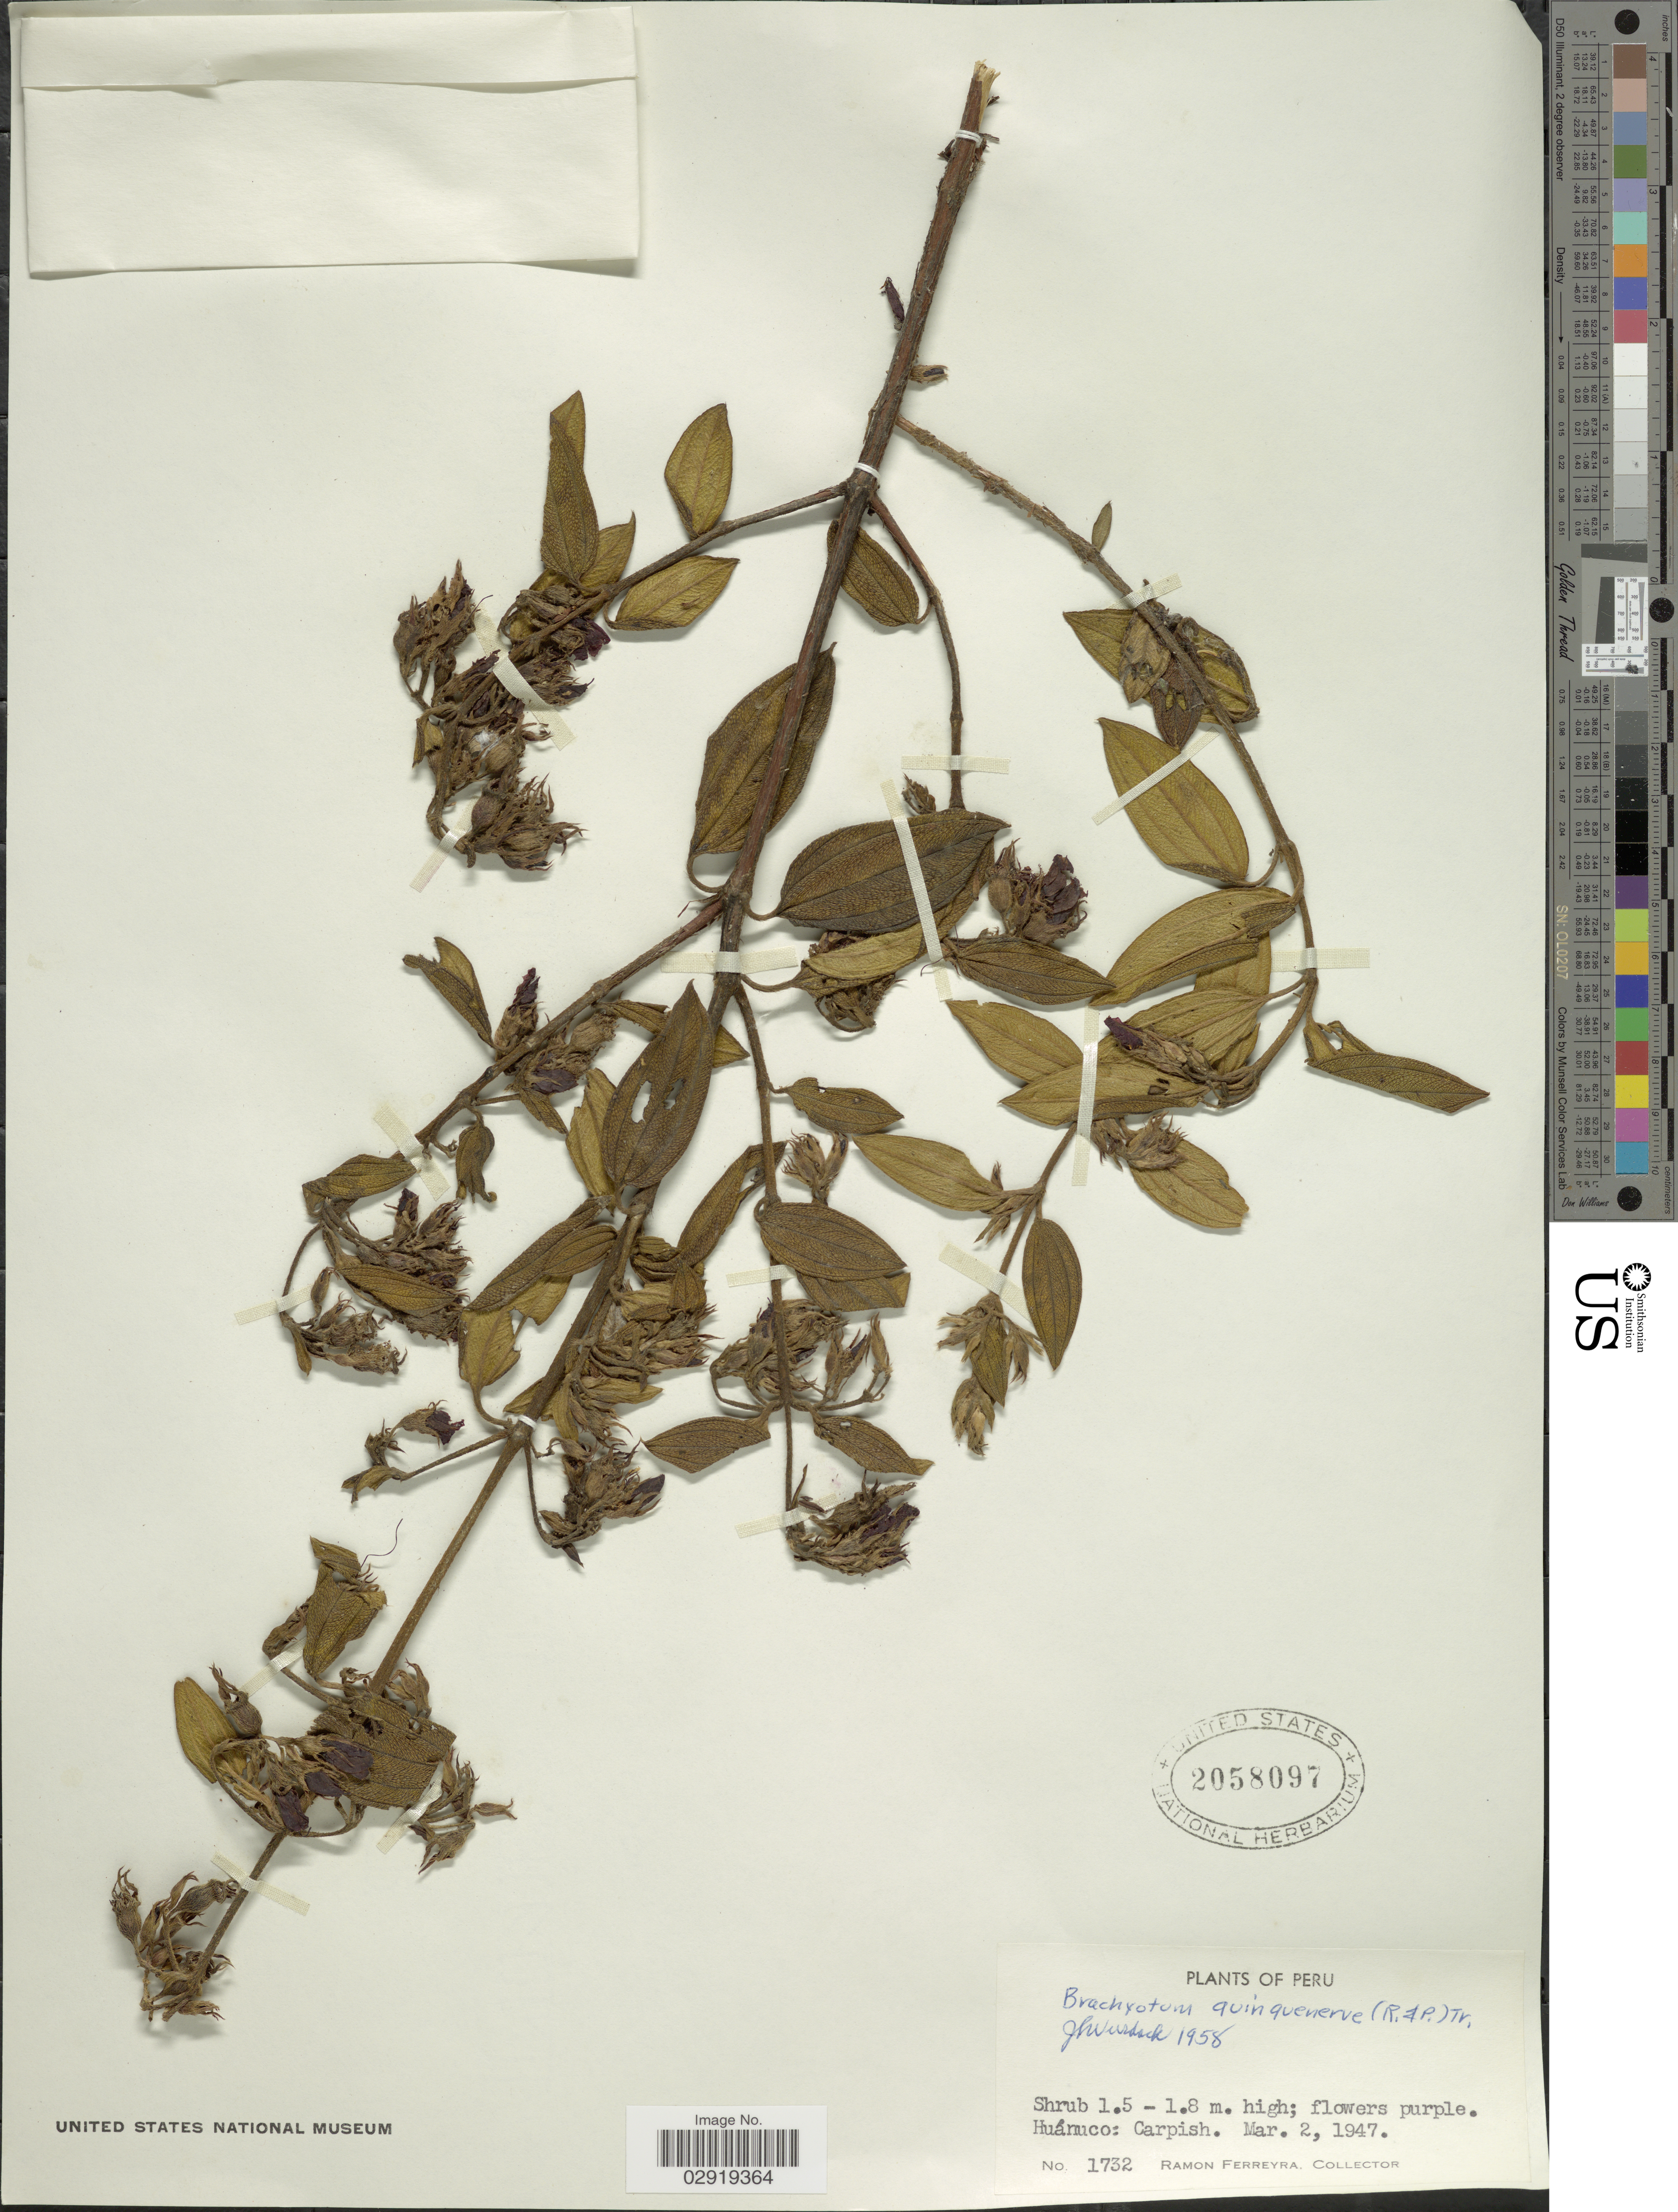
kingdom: Plantae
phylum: Tracheophyta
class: Magnoliopsida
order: Myrtales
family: Melastomataceae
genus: Brachyotum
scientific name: Brachyotum quinquenerve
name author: (Ruiz & Pav.) Triana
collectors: R. A. Ferreyra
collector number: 1732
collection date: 1947-03-02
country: Peru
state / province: Huánuco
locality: Carpish.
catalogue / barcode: US 2058097